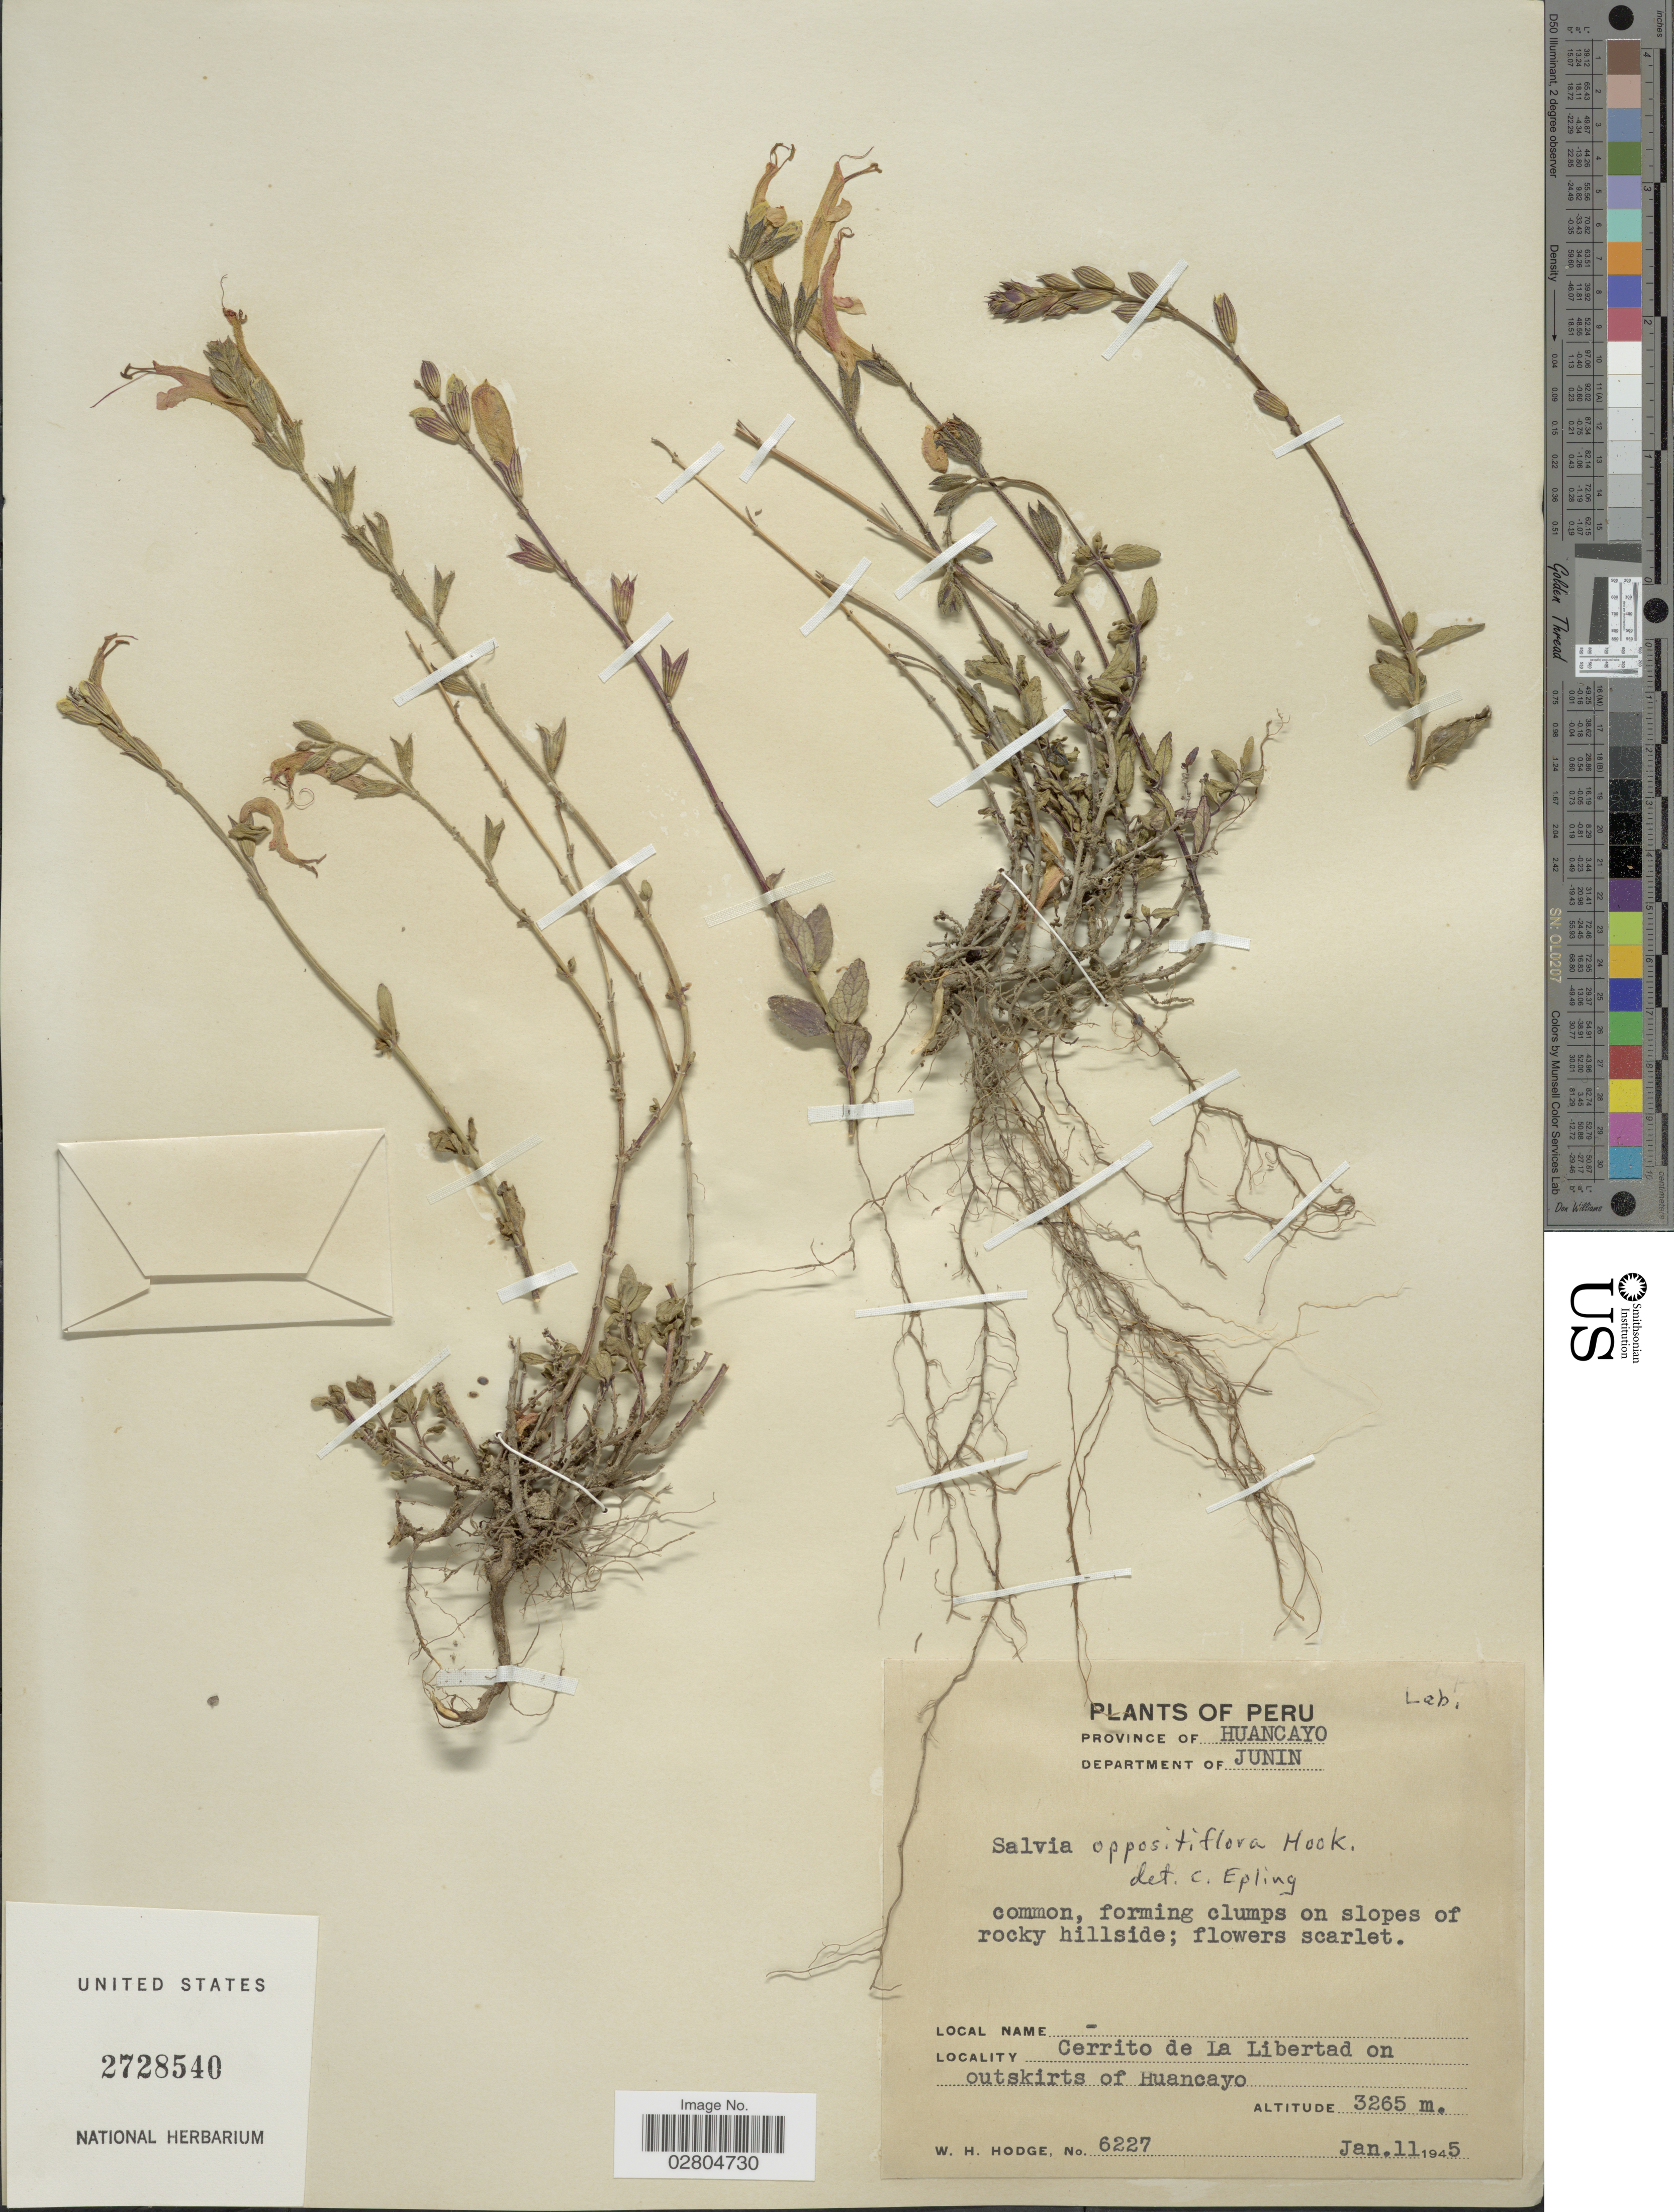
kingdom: Plantae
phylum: Tracheophyta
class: Magnoliopsida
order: Lamiales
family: Lamiaceae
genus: Salvia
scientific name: Salvia oppositiflora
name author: Ruiz & Pav.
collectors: W. Hodge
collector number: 6227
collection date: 1945-01-11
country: Peru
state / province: Junín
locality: Province of Huancayo, Department of Junin. Cerrito de La Libertad on outskirts of Huancayo.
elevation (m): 3265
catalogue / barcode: US 2728540